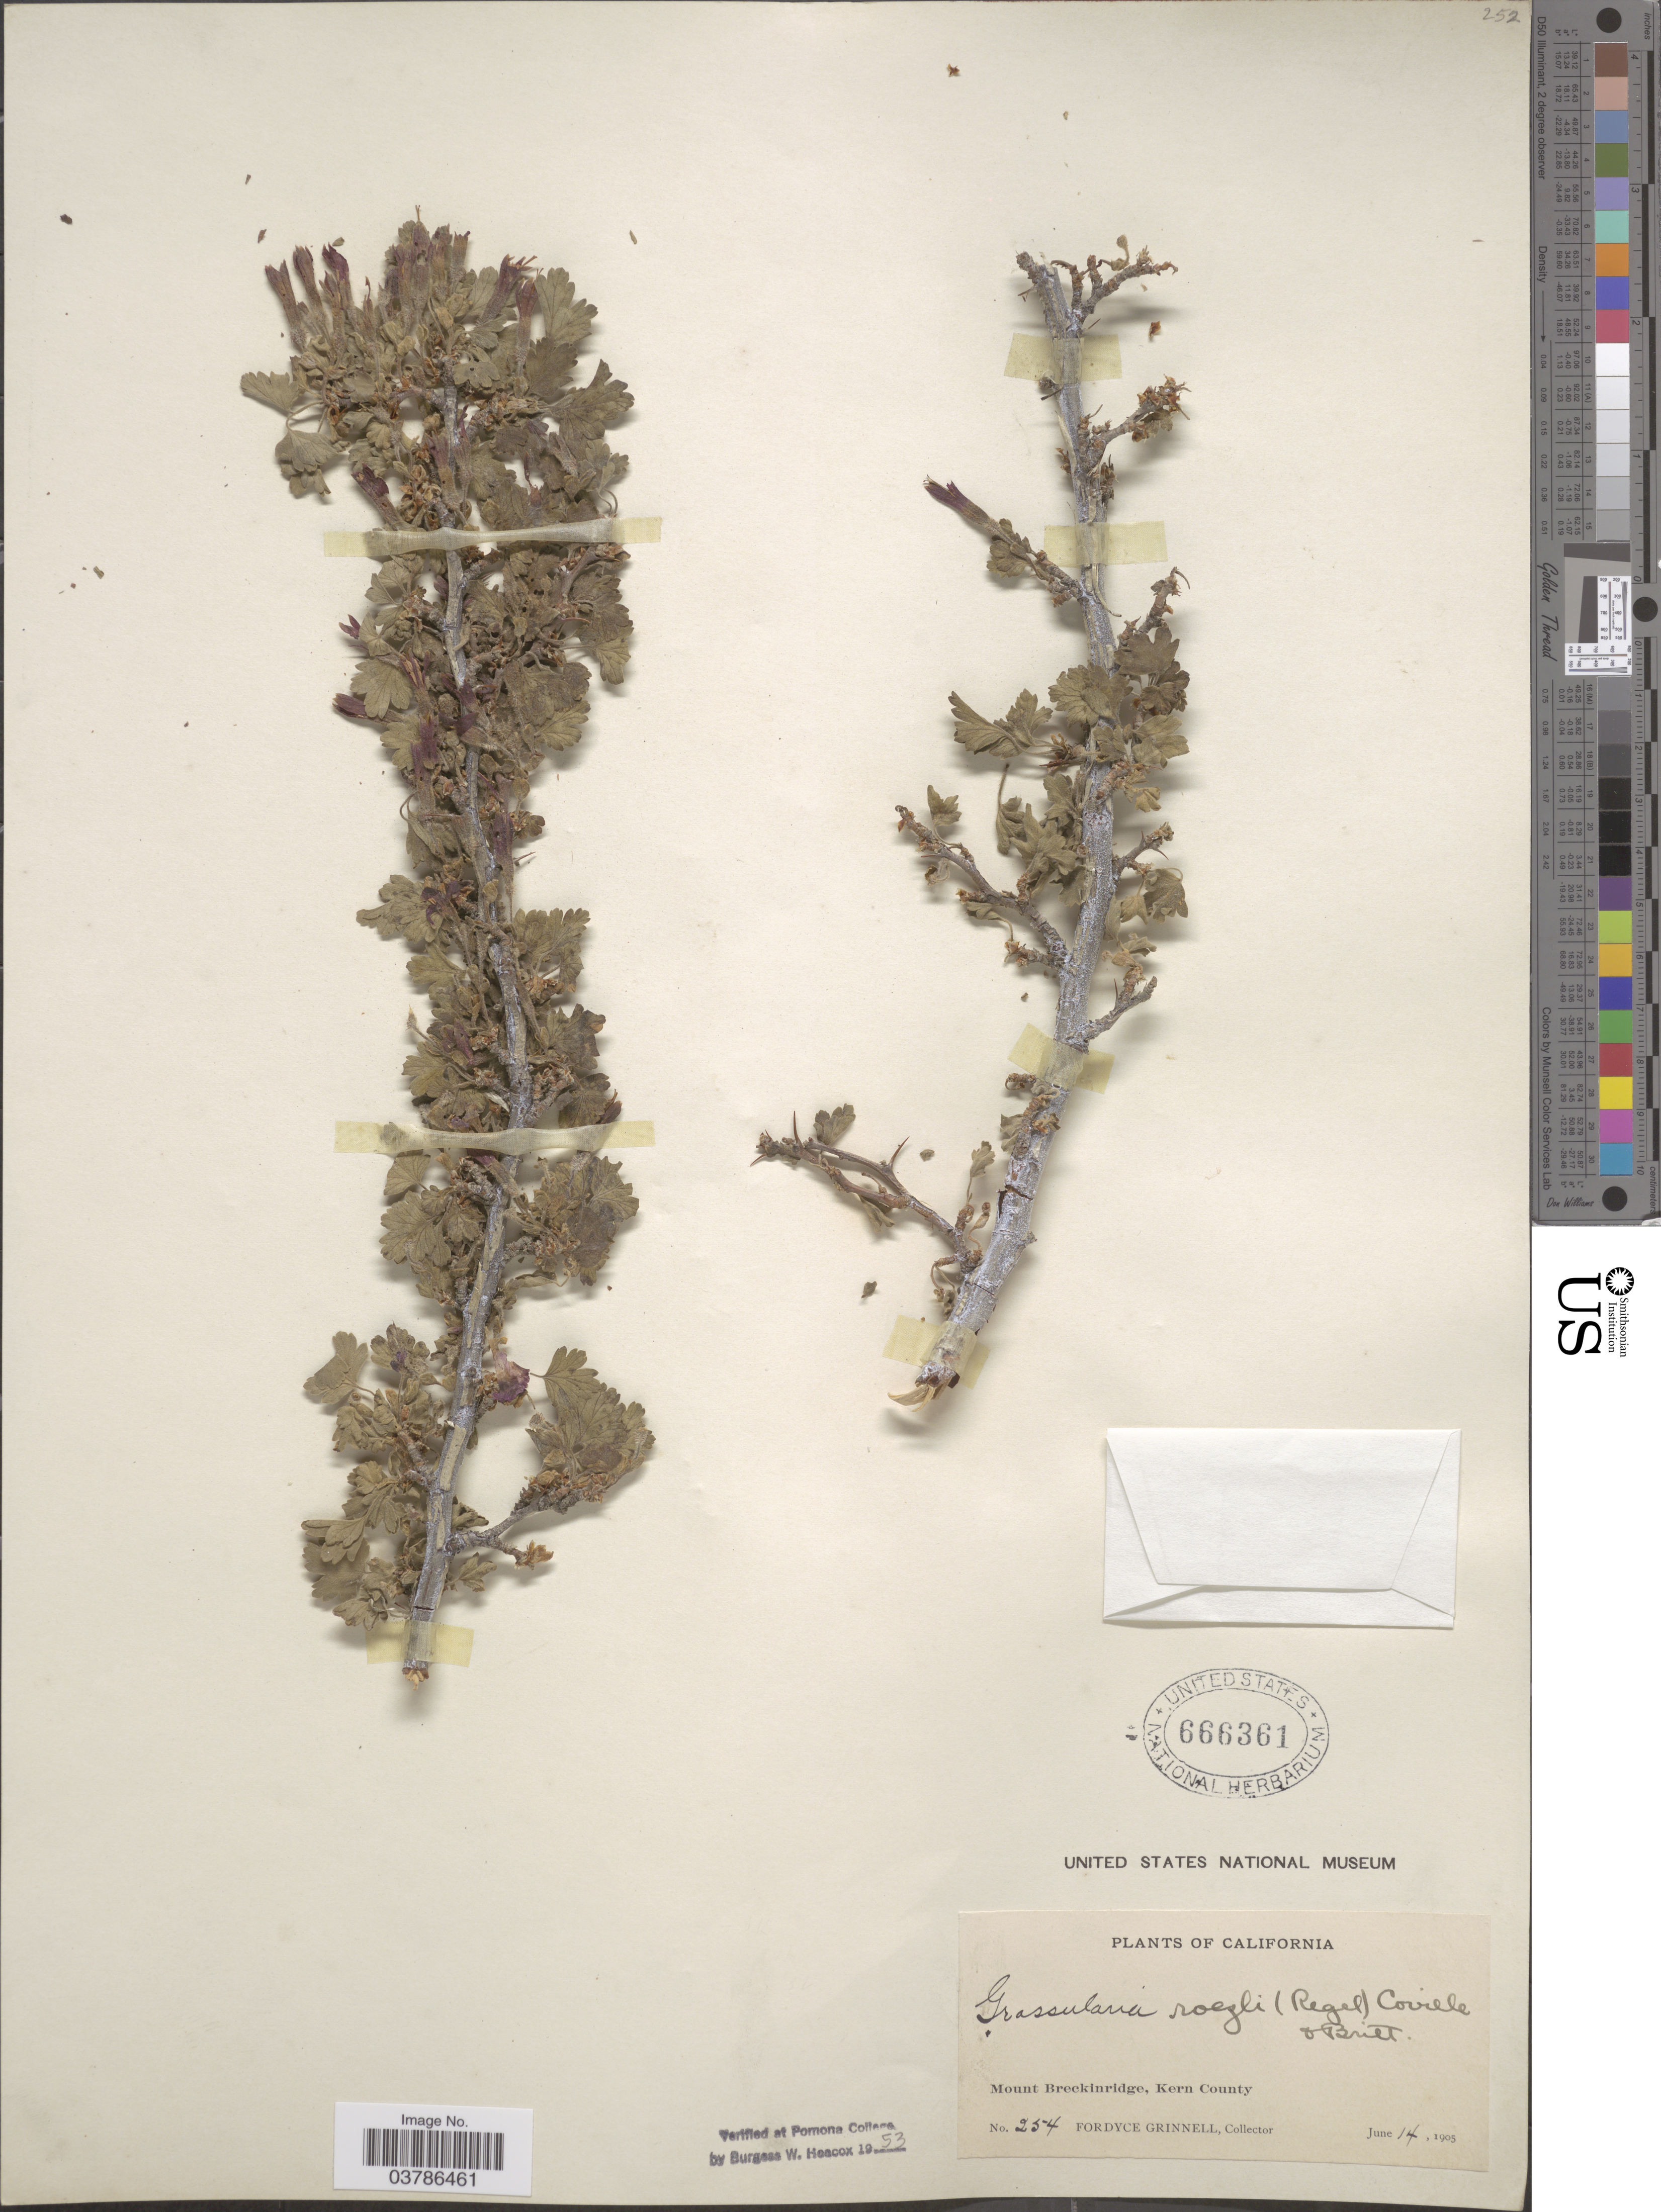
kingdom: Plantae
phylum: Tracheophyta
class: Magnoliopsida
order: Saxifragales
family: Grossulariaceae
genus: Ribes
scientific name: Ribes roezlii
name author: Regel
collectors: F. Grinnell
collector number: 254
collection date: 1905-06-14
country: United States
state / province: California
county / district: Kern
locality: Mount Breckinridge, Kern County.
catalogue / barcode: US 666361